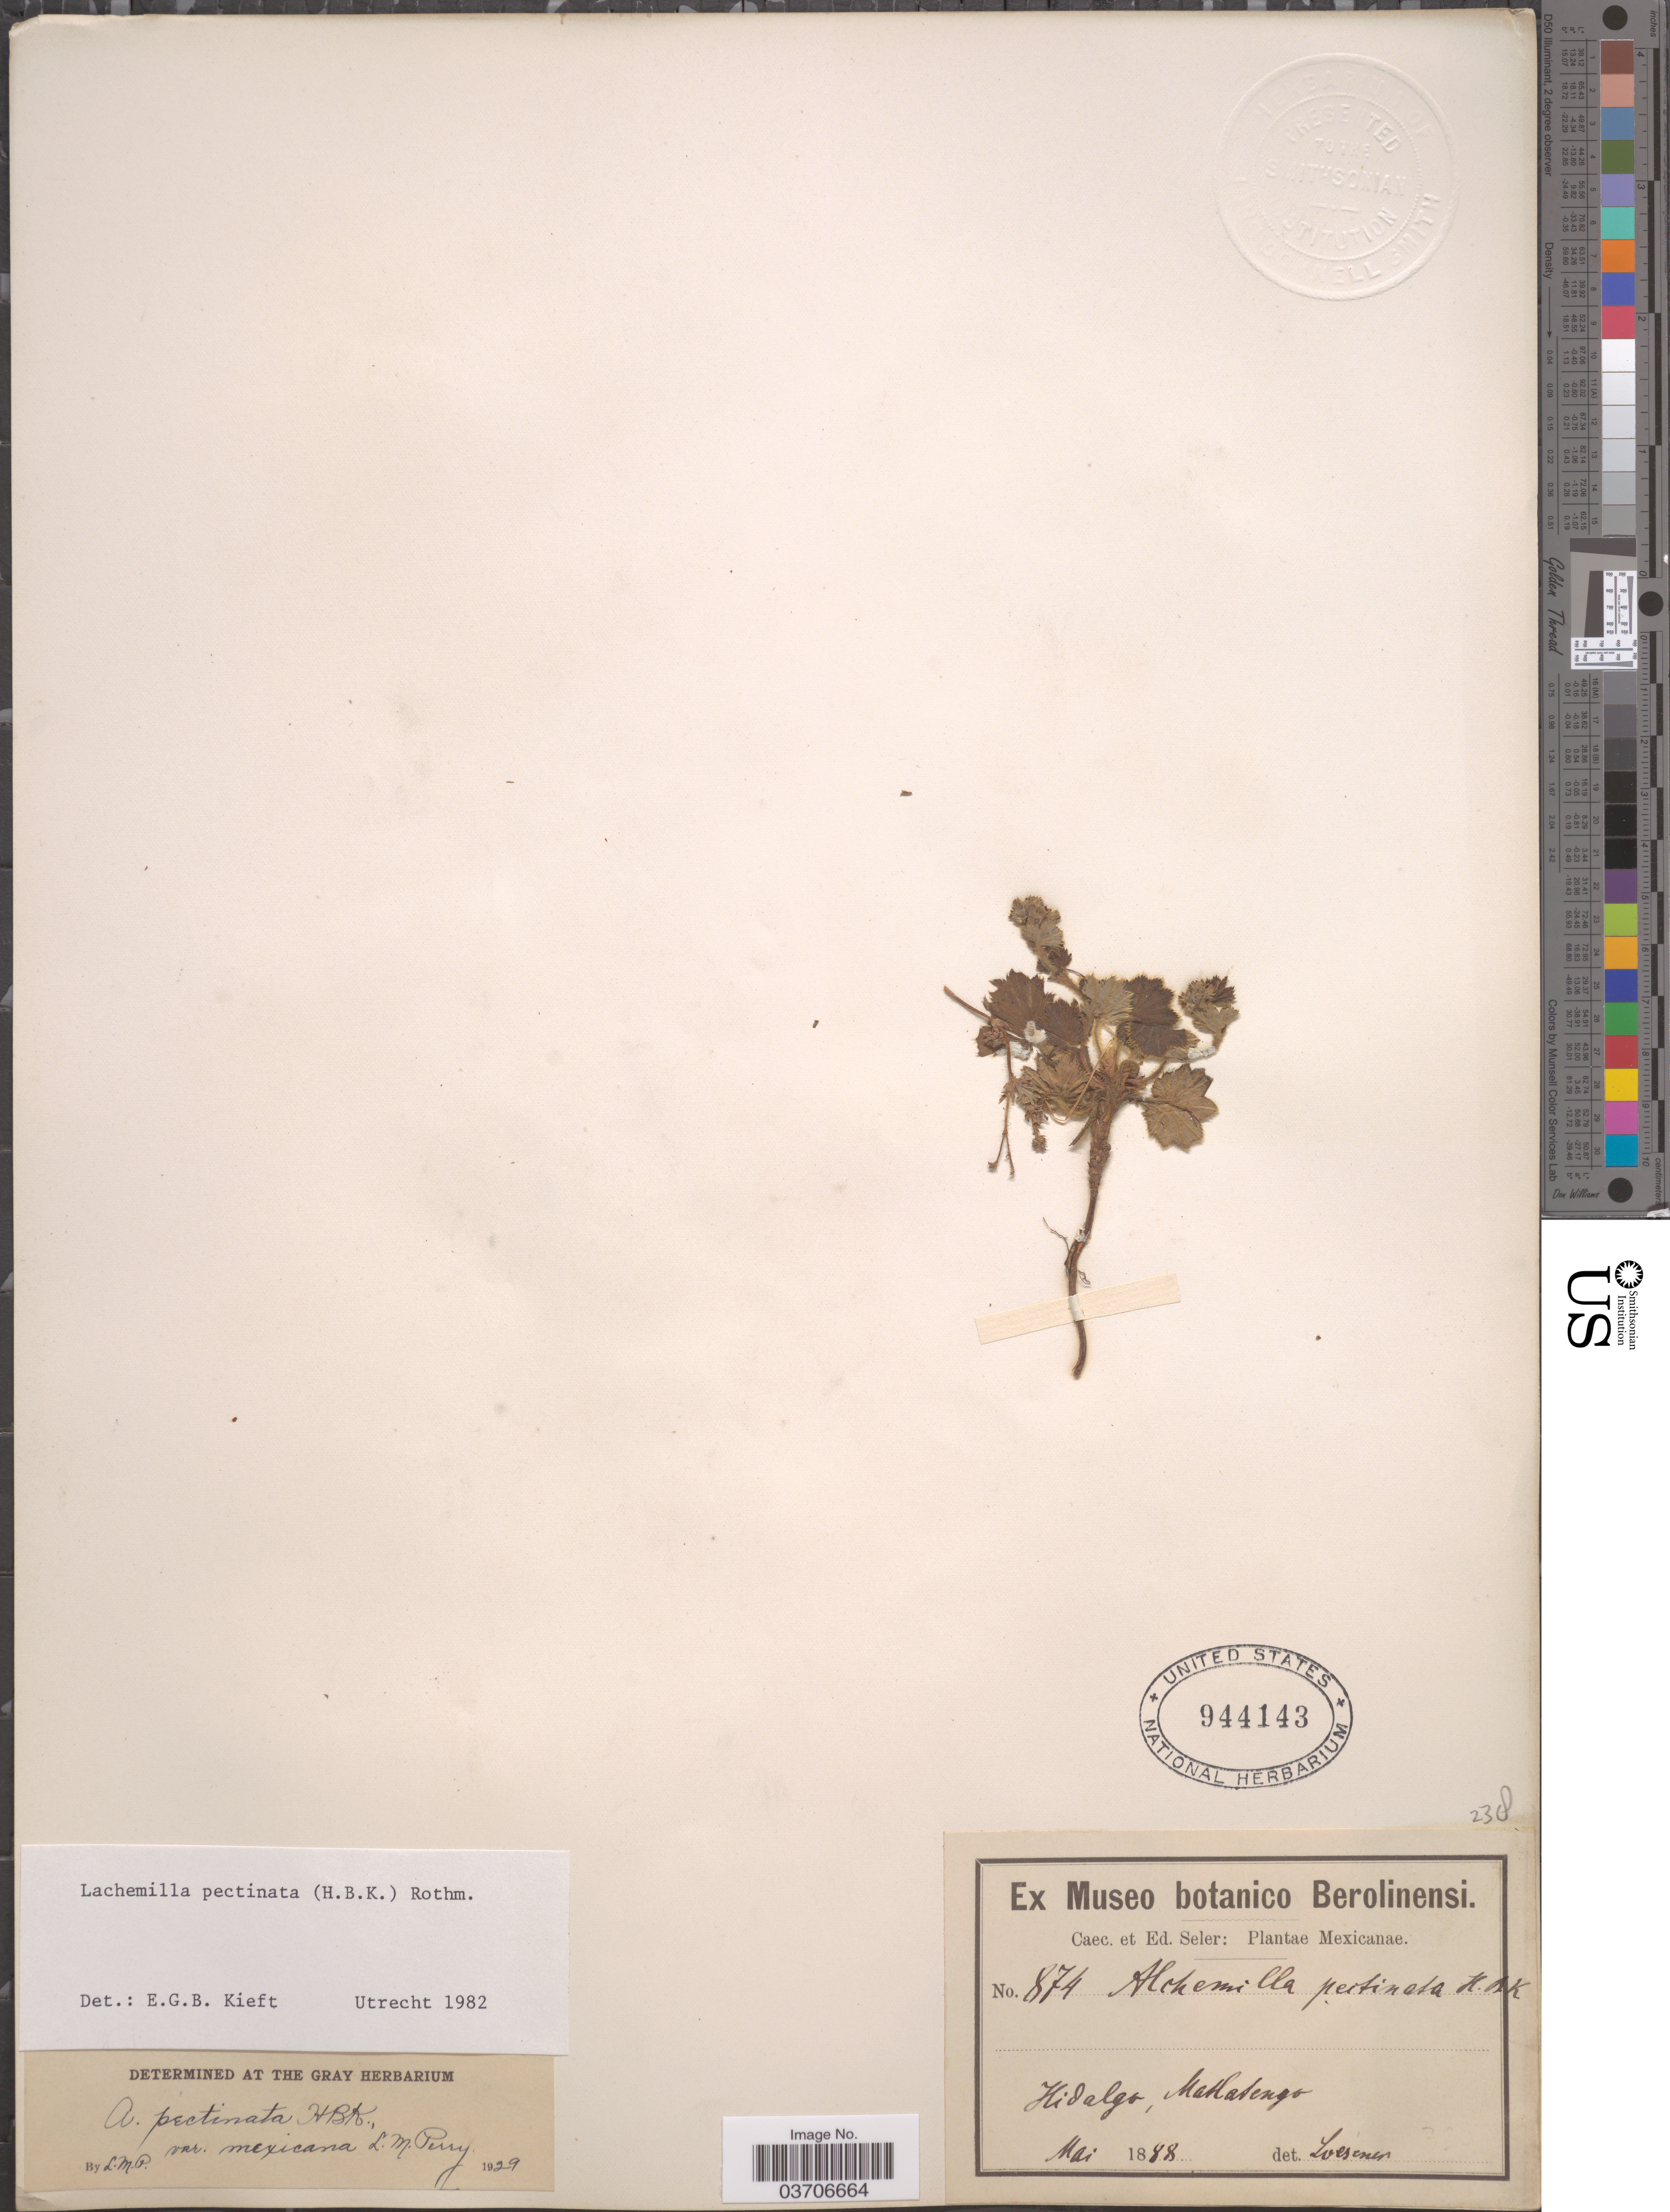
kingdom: Plantae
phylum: Tracheophyta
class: Magnoliopsida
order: Rosales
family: Rosaceae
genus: Lachemilla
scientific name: Lachemilla pectinata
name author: (Kunth) Rothm.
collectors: C. Seler & E. G. Seler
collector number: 874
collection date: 1888-05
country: Mexico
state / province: Hidalgo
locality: Matlatengo.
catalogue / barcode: US 944143